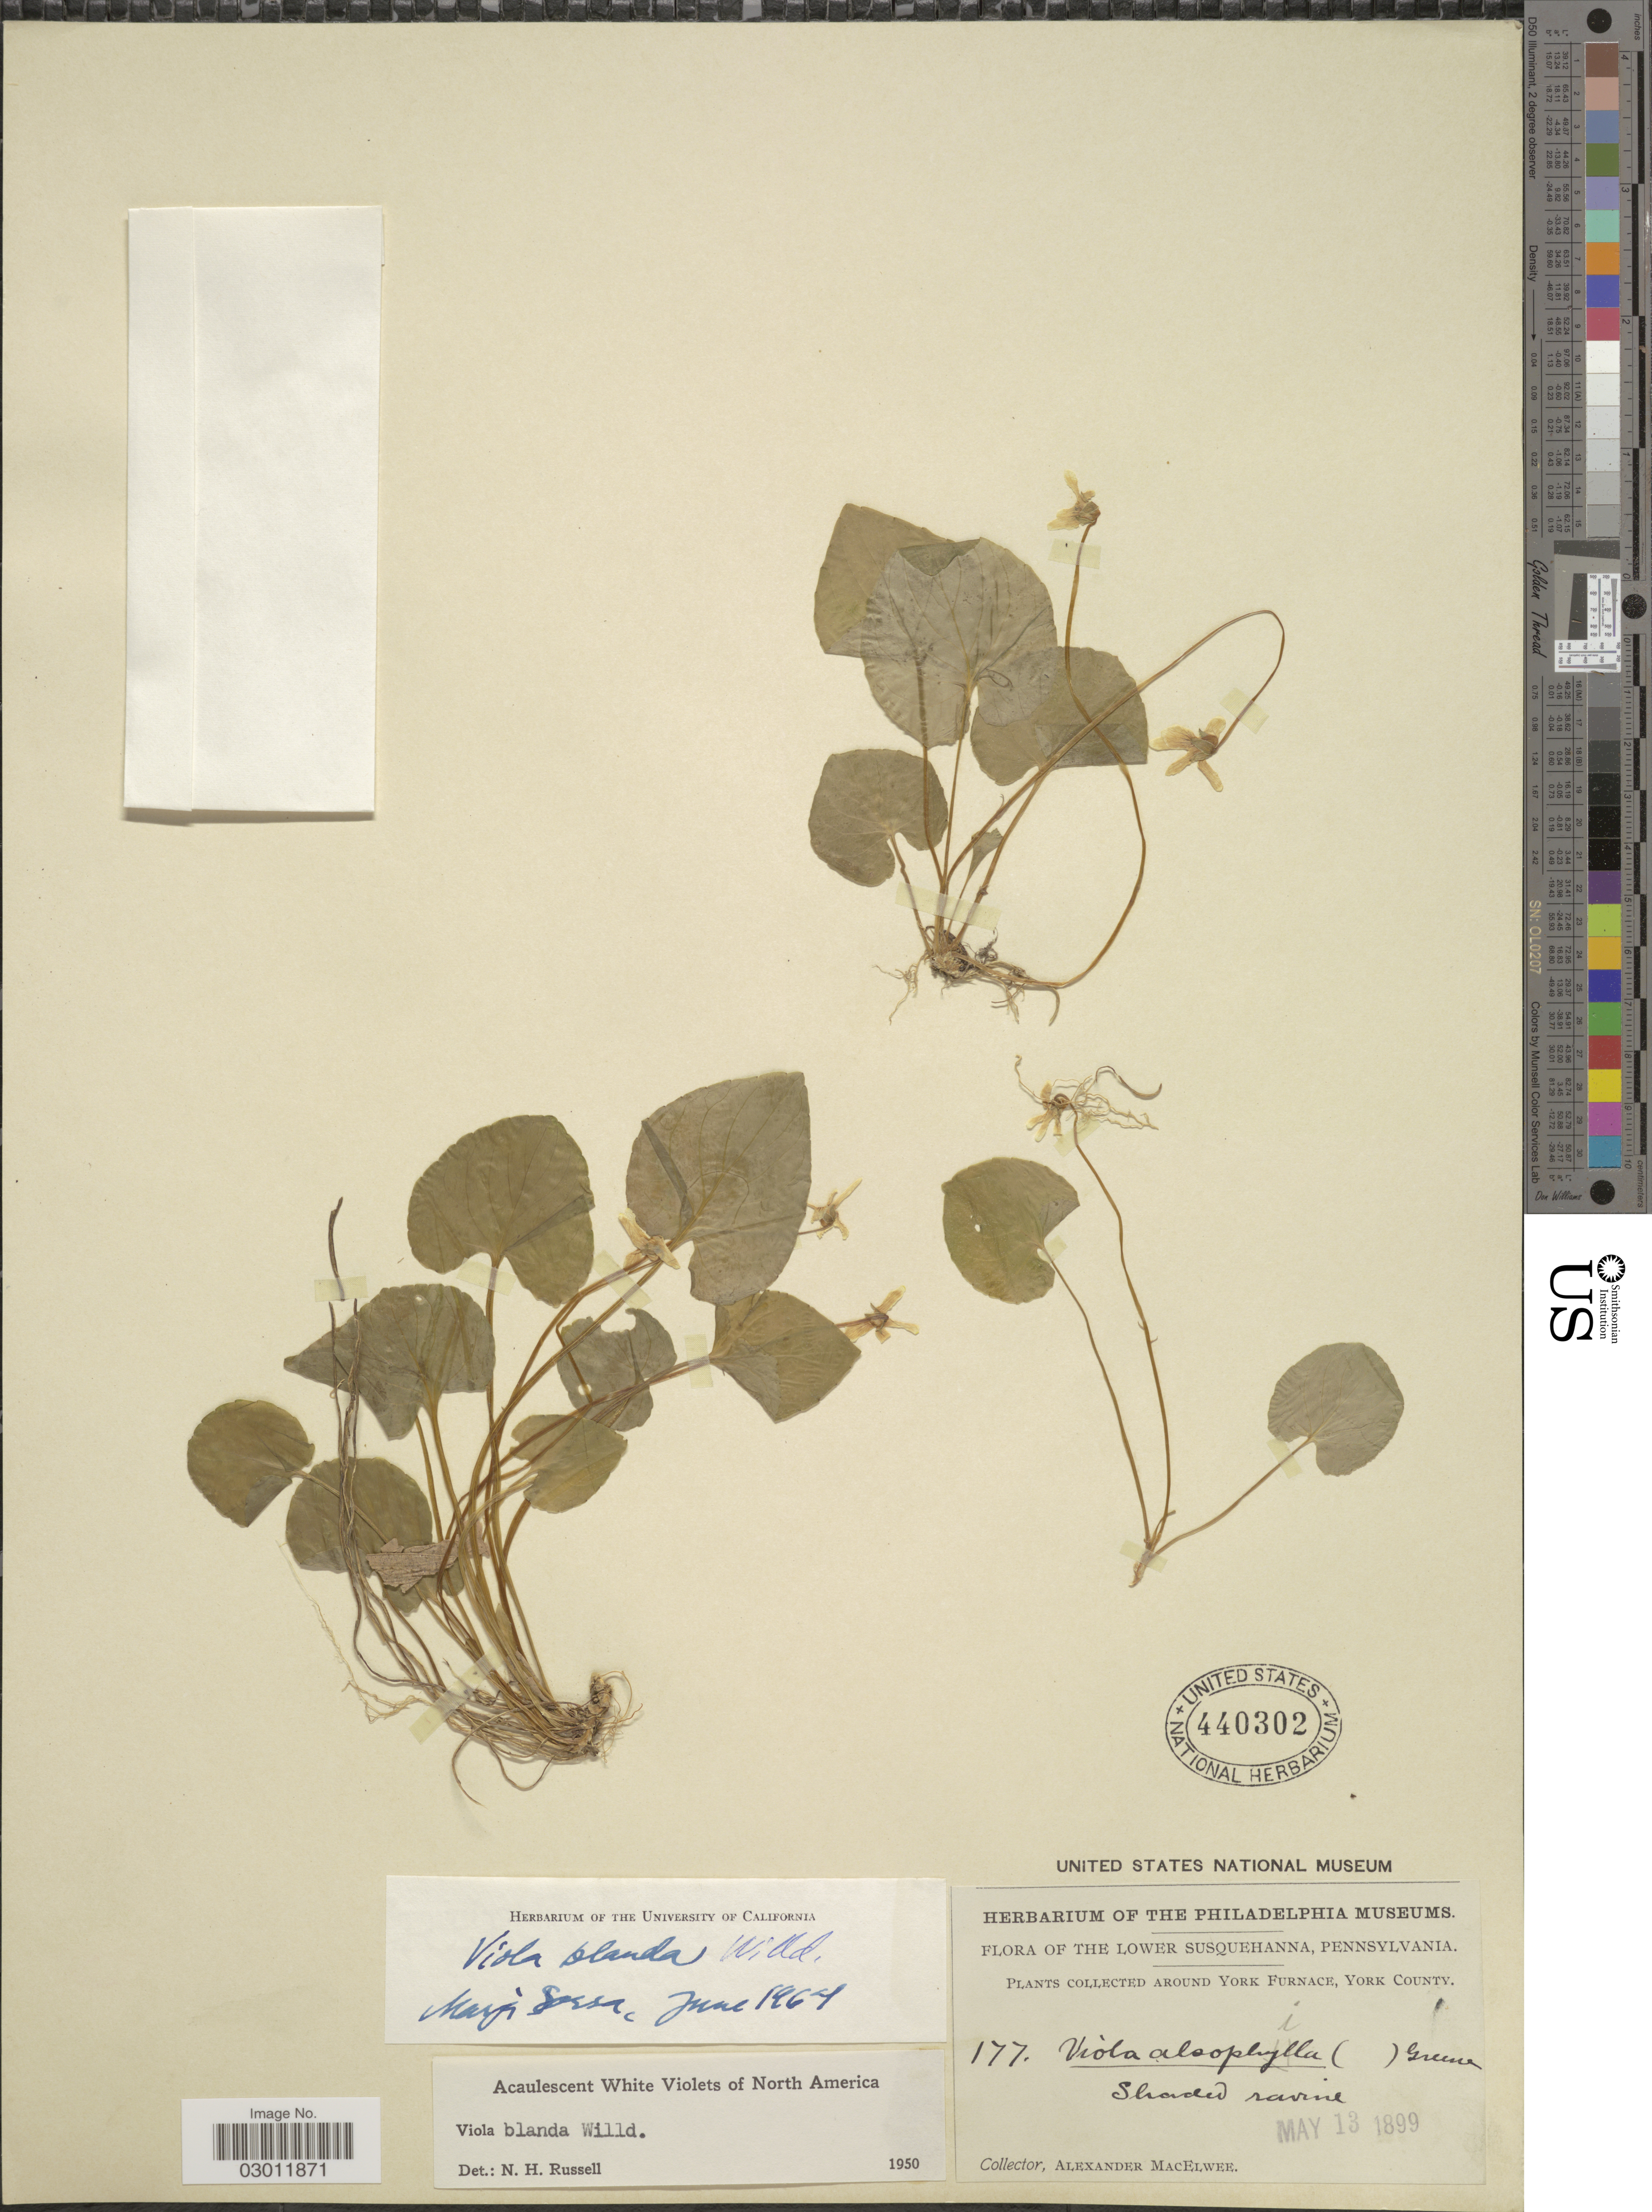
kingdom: Plantae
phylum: Tracheophyta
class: Magnoliopsida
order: Malpighiales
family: Violaceae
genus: Viola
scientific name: Viola blanda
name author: Willd.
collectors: A. MacElwee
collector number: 177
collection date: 1899-05-13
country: United States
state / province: Pennsylvania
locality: Lower Susquehanna. Around York Furnace, York County.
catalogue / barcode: US 440302